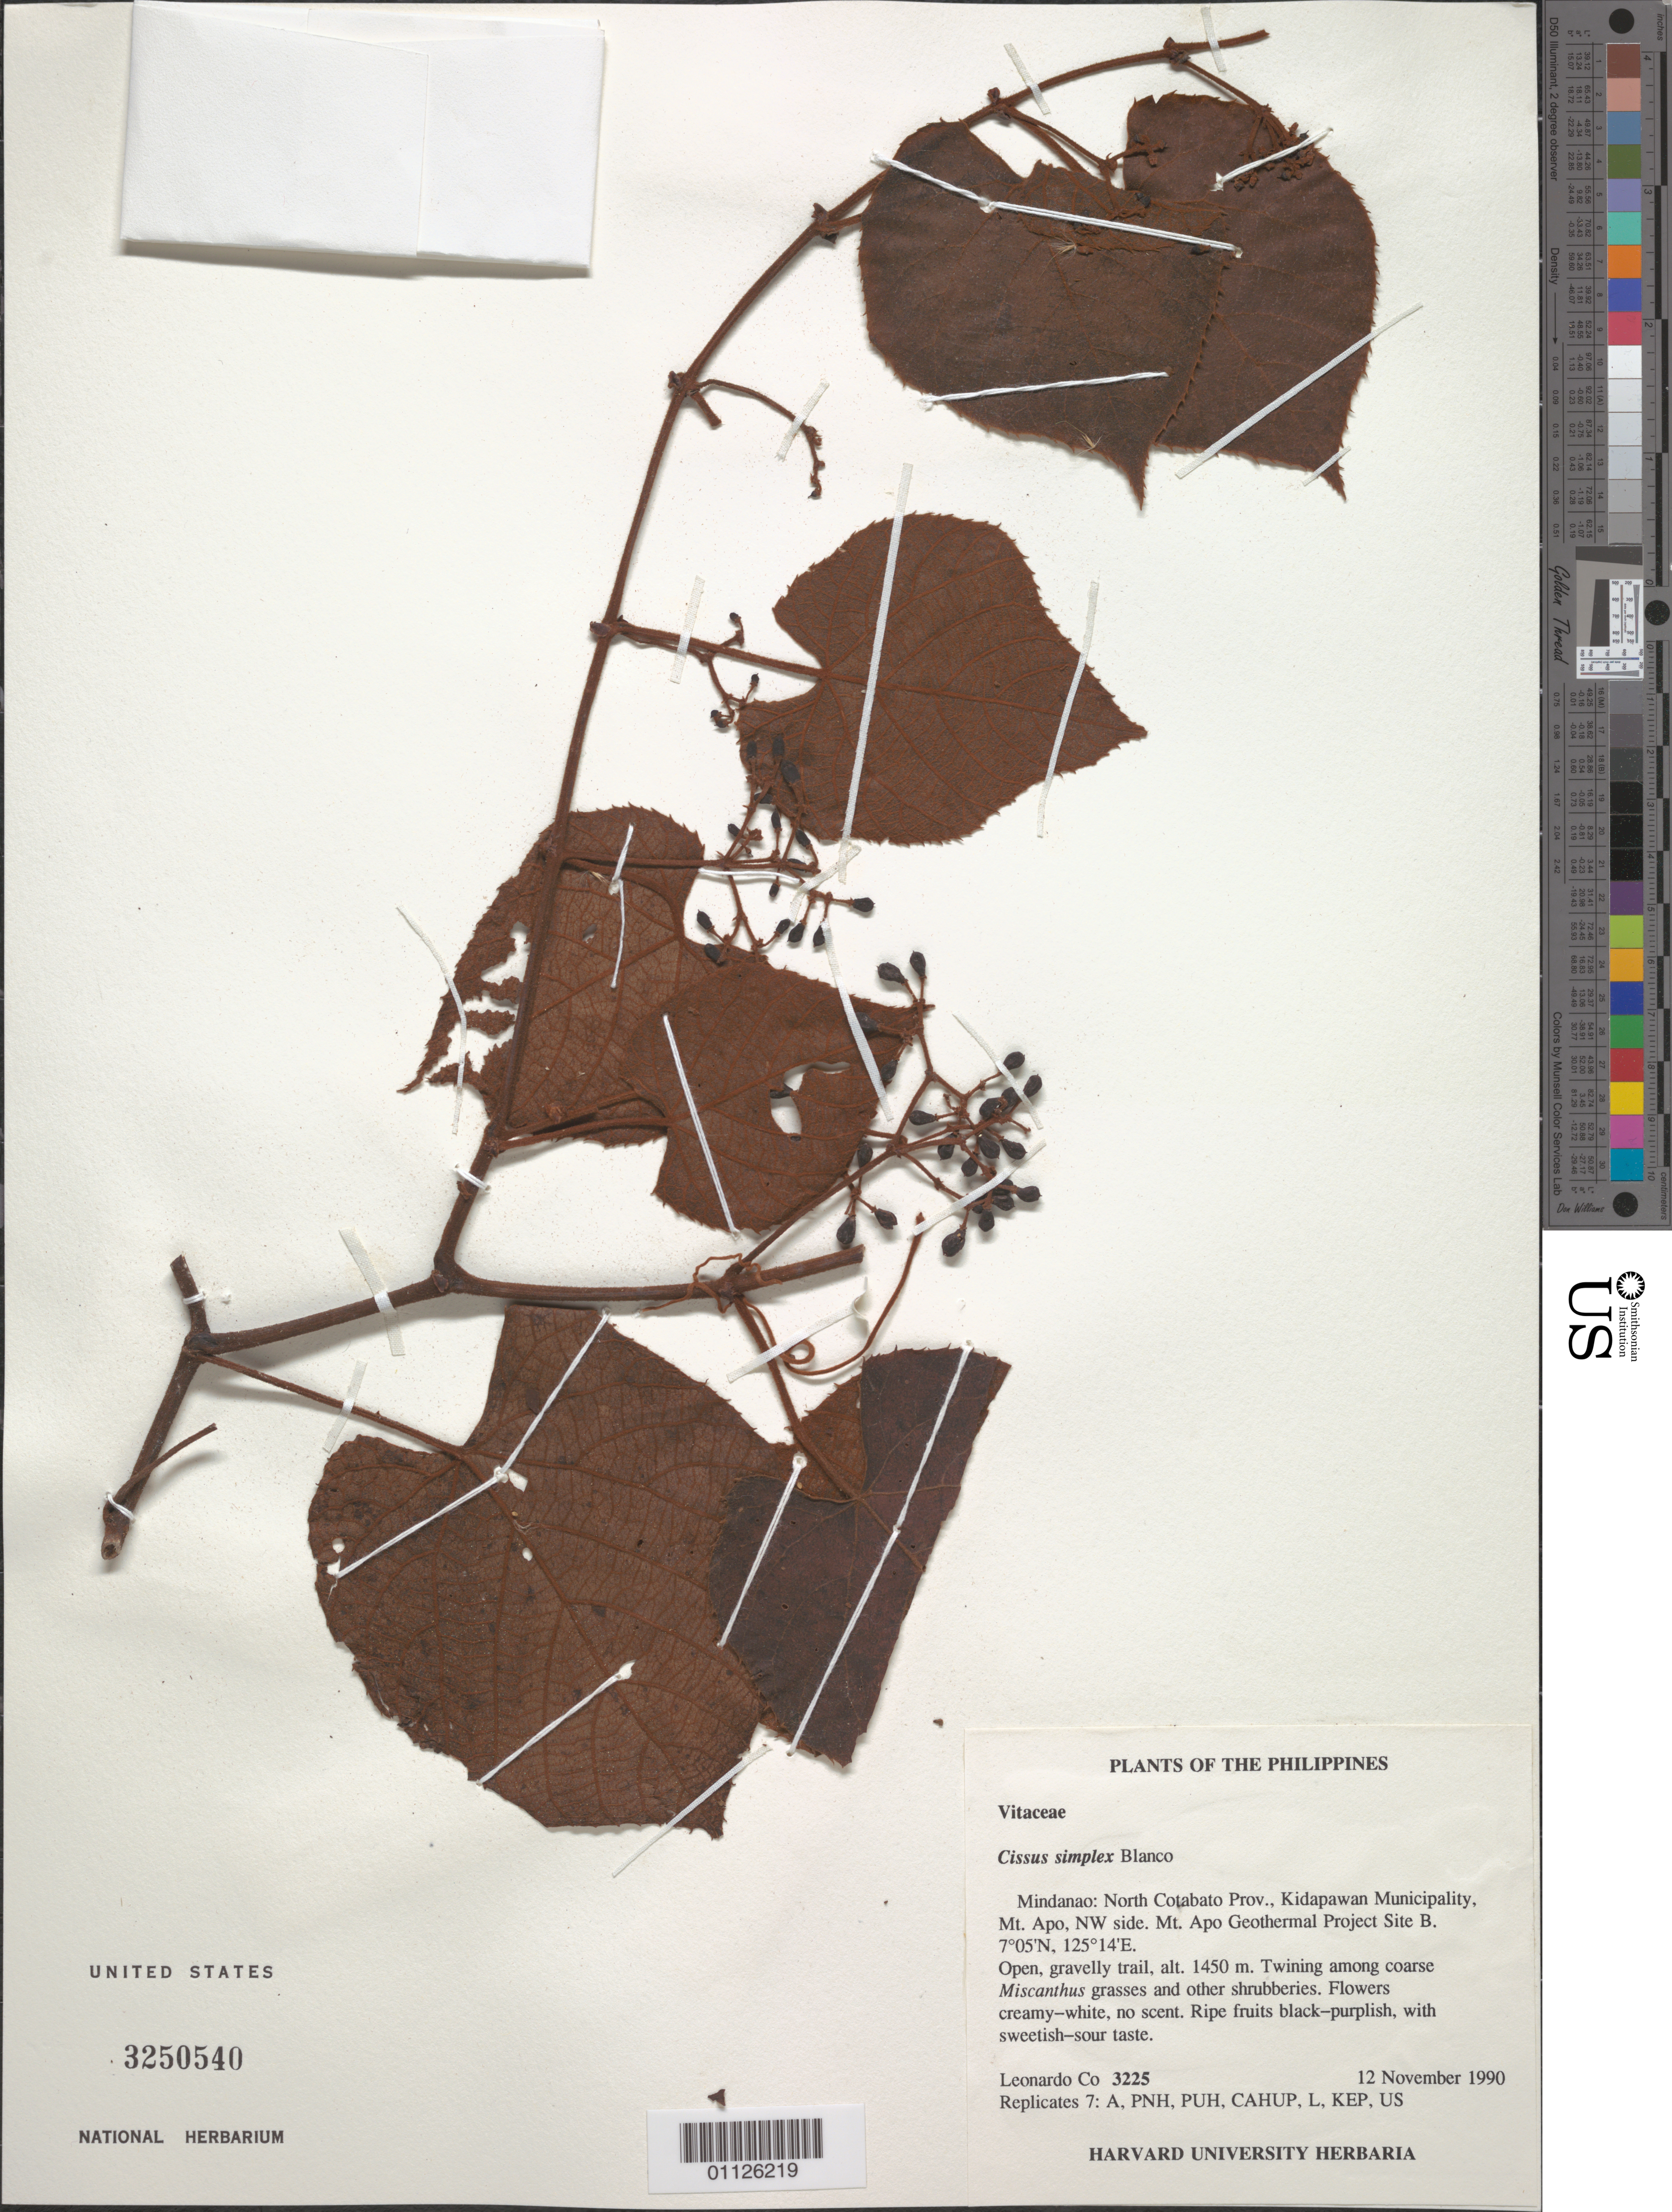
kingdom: Plantae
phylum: Tracheophyta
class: Magnoliopsida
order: Vitales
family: Vitaceae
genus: Cissus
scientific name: Cissus simplex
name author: Blanco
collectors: L. Co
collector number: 3225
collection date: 1990-11-12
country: Philippines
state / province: Soccsksargen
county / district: North Cotabato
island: Mindanao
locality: North Cotabato Prov., Kidapawan Mun., Mt Apo, NW side.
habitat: Open, gravelly trail. Twining among grasses and other shrubberies.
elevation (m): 1450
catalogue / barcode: US 3250540